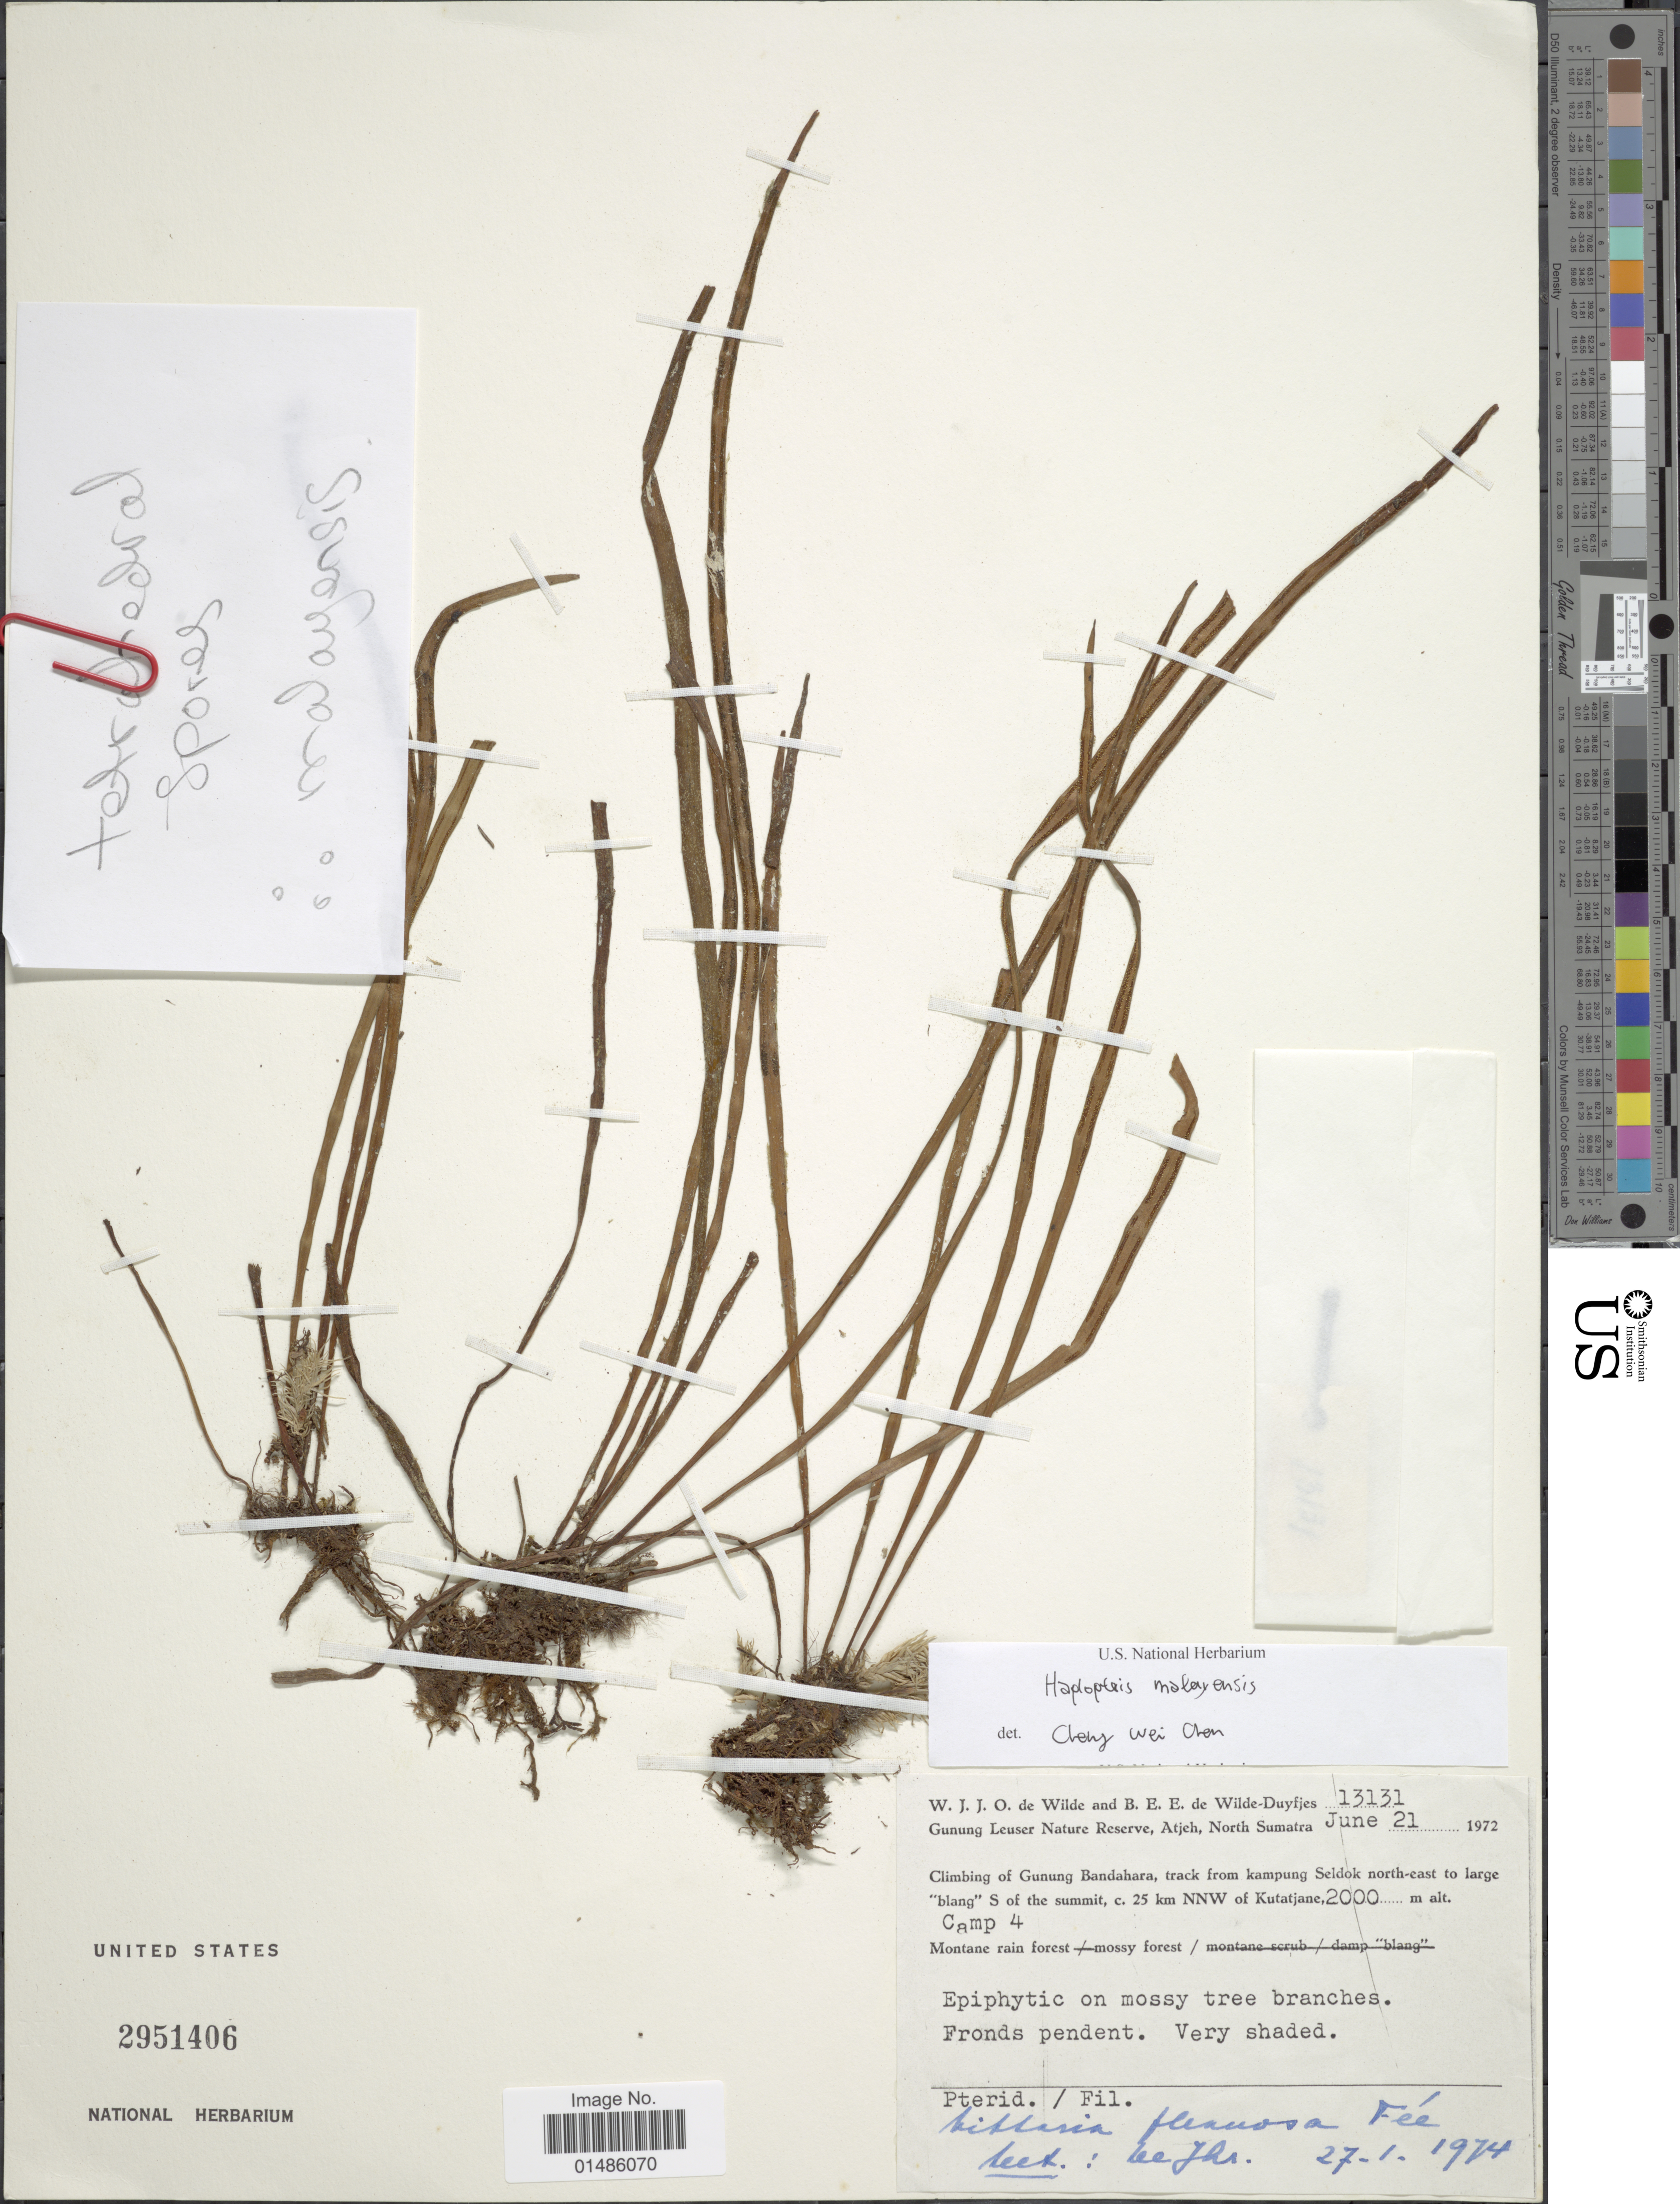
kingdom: Plantae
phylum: Tracheophyta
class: Polypodiopsida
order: Polypodiales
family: Pteridaceae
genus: Haplopteris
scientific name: Haplopteris malayensis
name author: (Holttum) E.H. Crane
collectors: W. J. de Wilde & B. E. de Wilde-Duyfjes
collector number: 13131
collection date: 1972-06-21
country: Indonesia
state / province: Sumatra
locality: Gunung Leuser Nature Reserve, Atjeh, North Sumatra. Climbing of Gunung Bandahara, track from kampung Seldok north-east to large "blang" S of the summit, c. 25 km NNW of Kutatjane, Camp 4.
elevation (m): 2000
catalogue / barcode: US 2951406